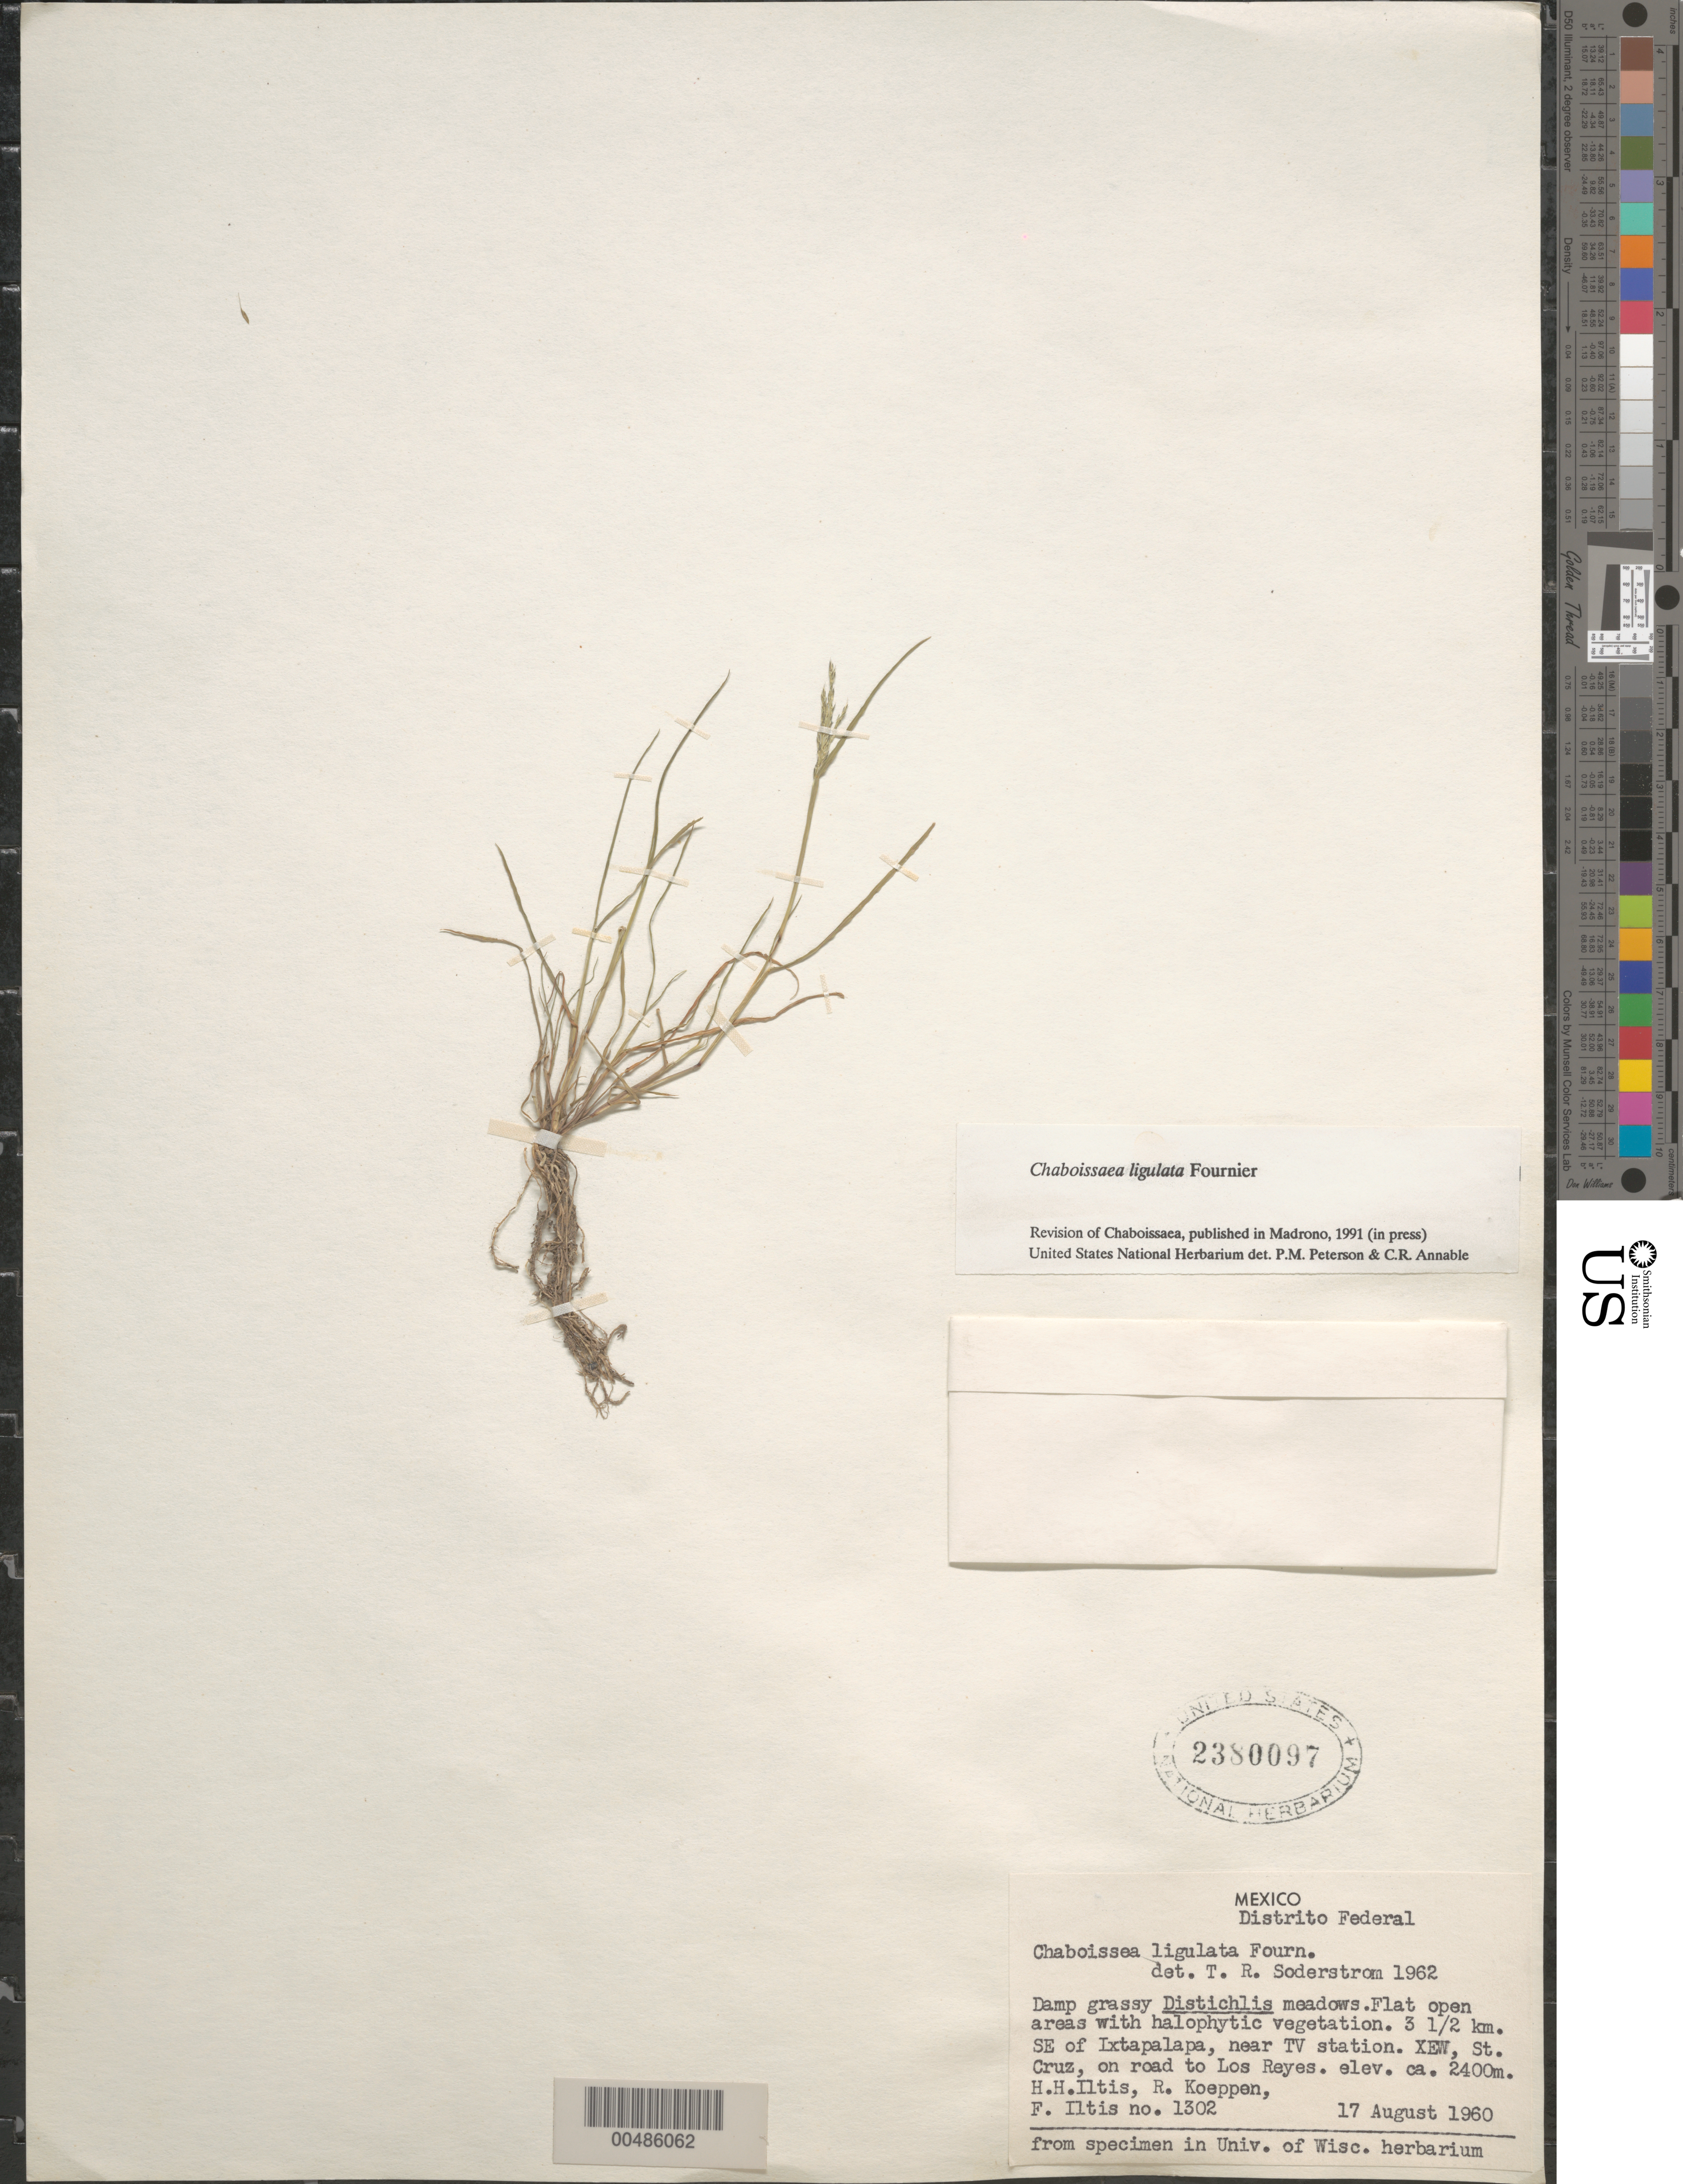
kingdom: Plantae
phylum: Tracheophyta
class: Liliopsida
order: Poales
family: Poaceae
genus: Chaboissaea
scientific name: Chaboissaea ligulata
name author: E. Fourn.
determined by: Soderstrom, T. R.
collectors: H. H. Iltis, R. C. Koeppen & F. S. Iltis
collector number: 1302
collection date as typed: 17 Aug 1960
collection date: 1960-08-17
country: Mexico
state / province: Distrito Federal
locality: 3.5 km SE of Ixtapalapa, near TV station XEW, St. Cruz, on road to Los Reyes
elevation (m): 2400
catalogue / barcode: US 2380097